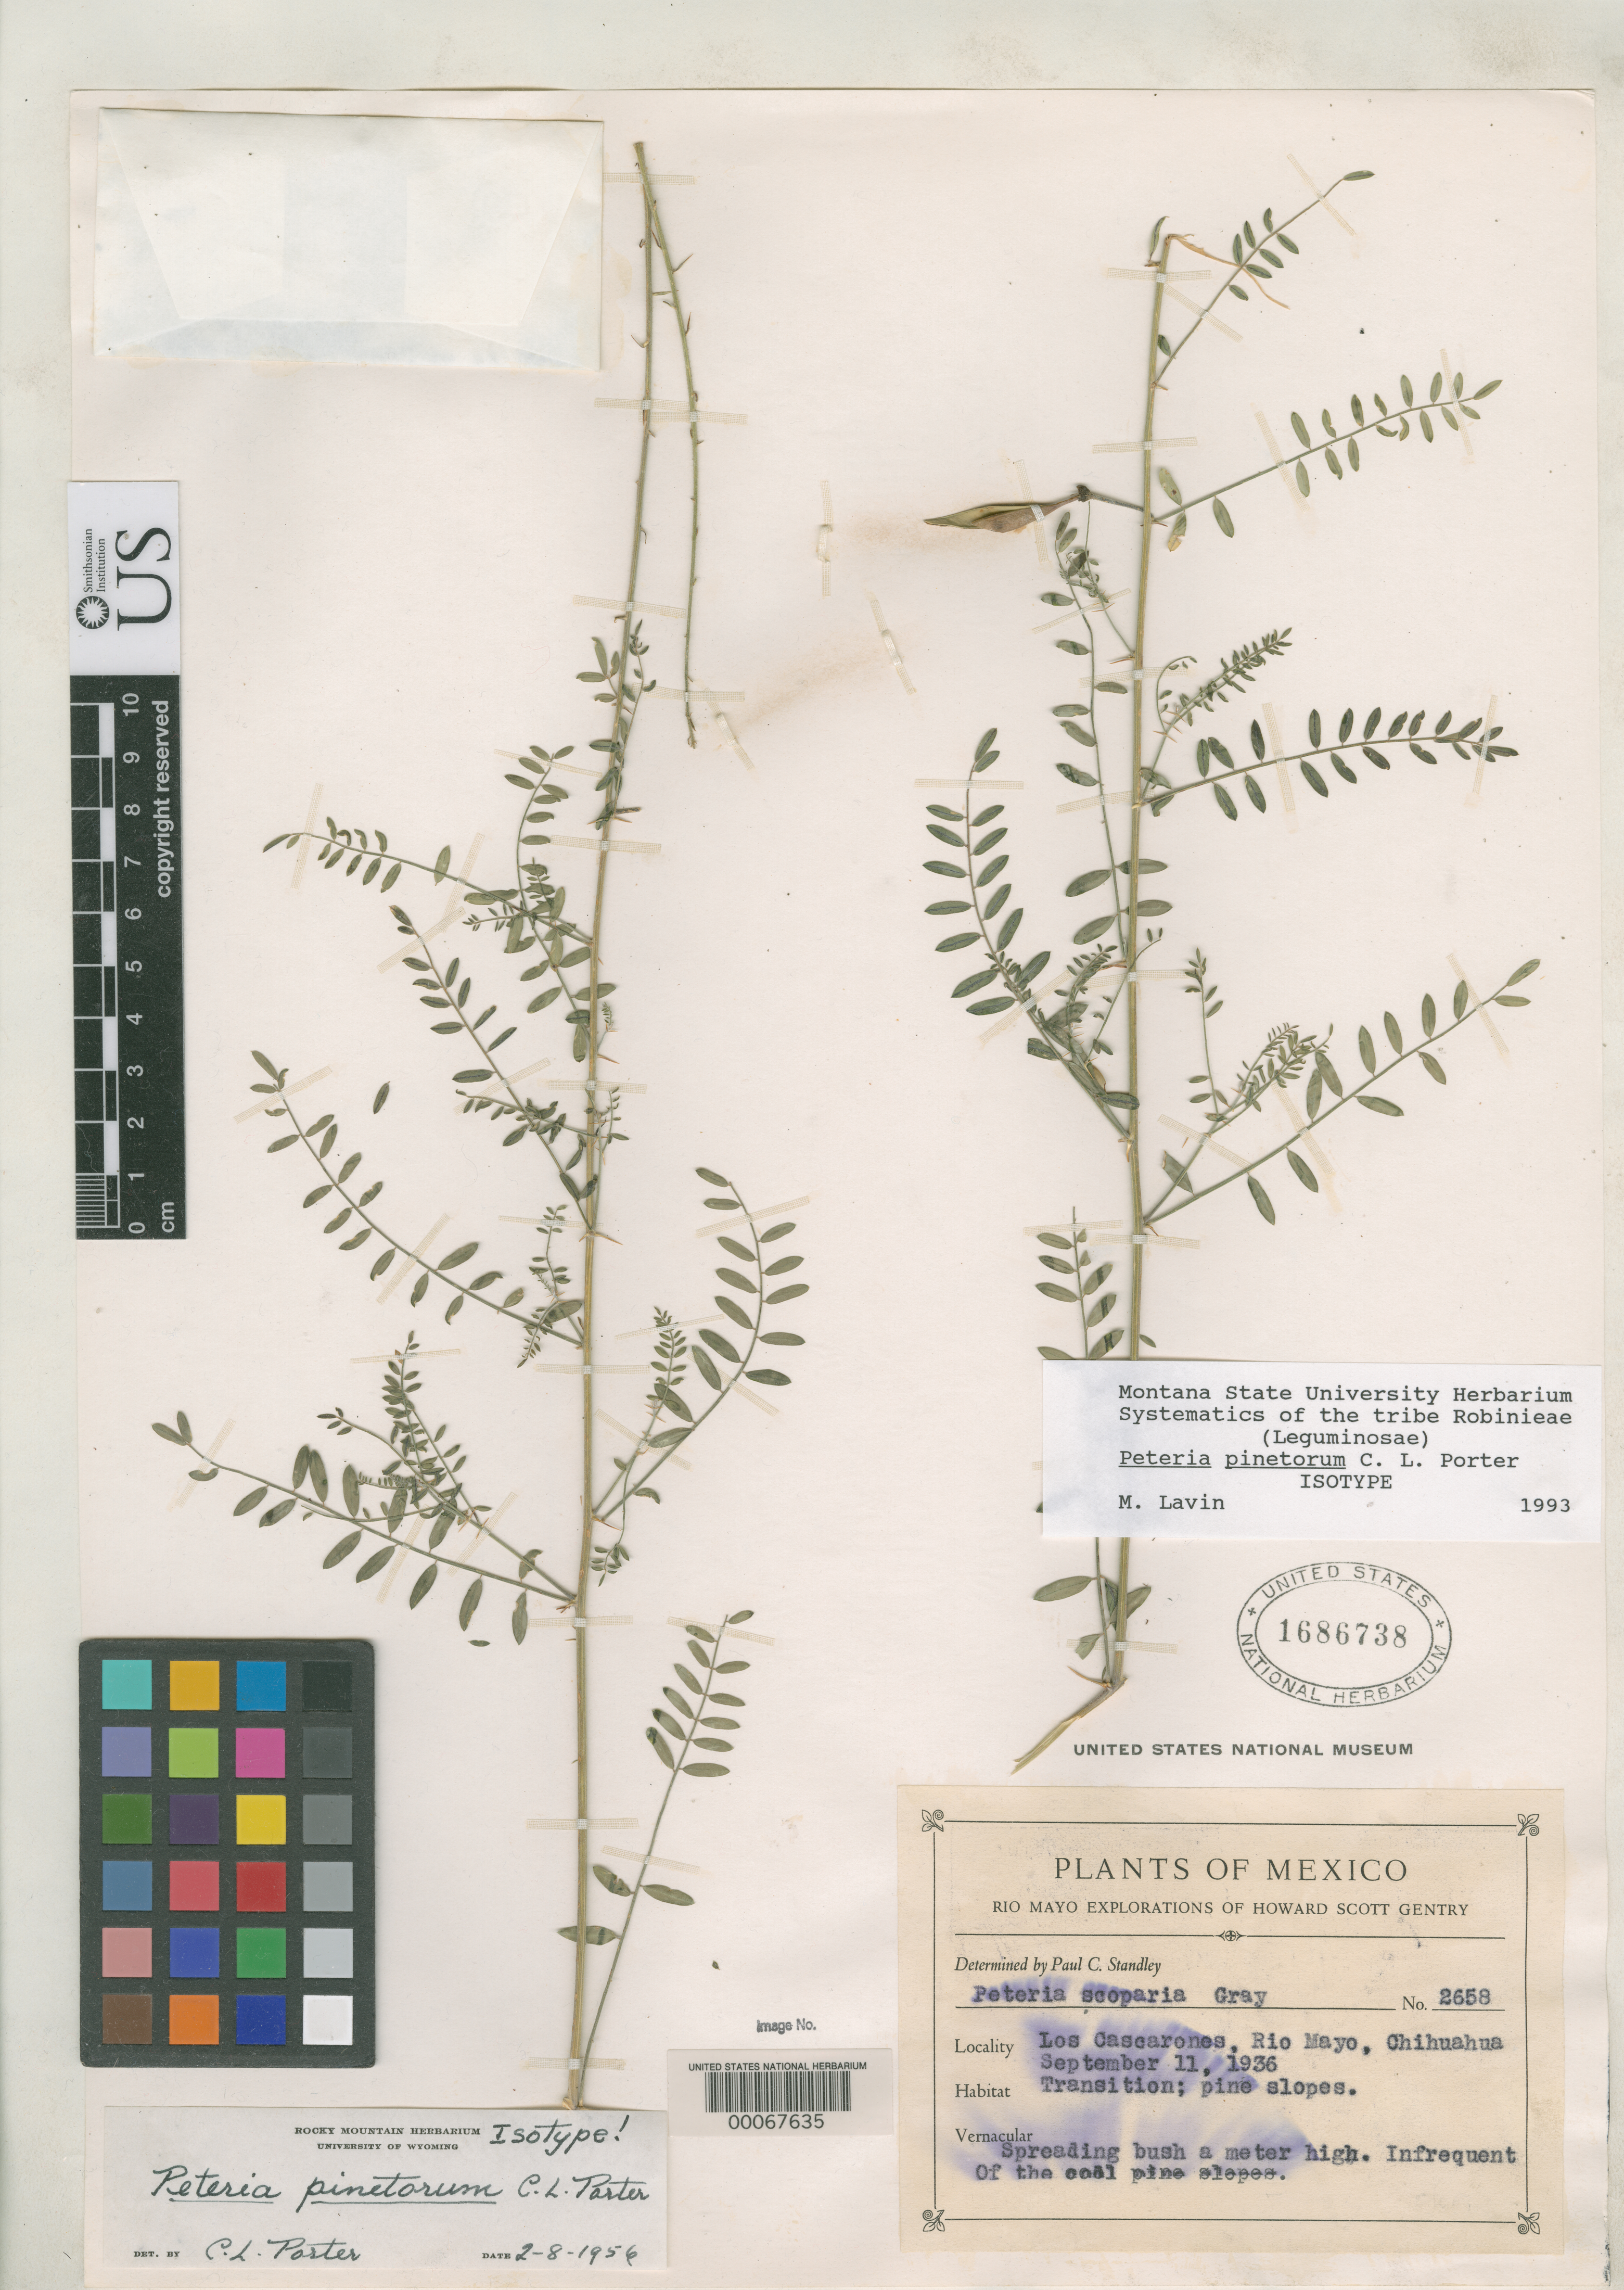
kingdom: Plantae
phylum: Tracheophyta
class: Magnoliopsida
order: Fabales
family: Fabaceae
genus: Peteria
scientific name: Peteria pinetorum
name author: Ced. Porter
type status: Isotype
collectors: H. S. Gentry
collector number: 2658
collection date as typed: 11 Sep 1936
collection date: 1936-09-11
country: Mexico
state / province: Chihuahua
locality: Rio Mayo, Los Cascarones.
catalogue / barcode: US 1686738